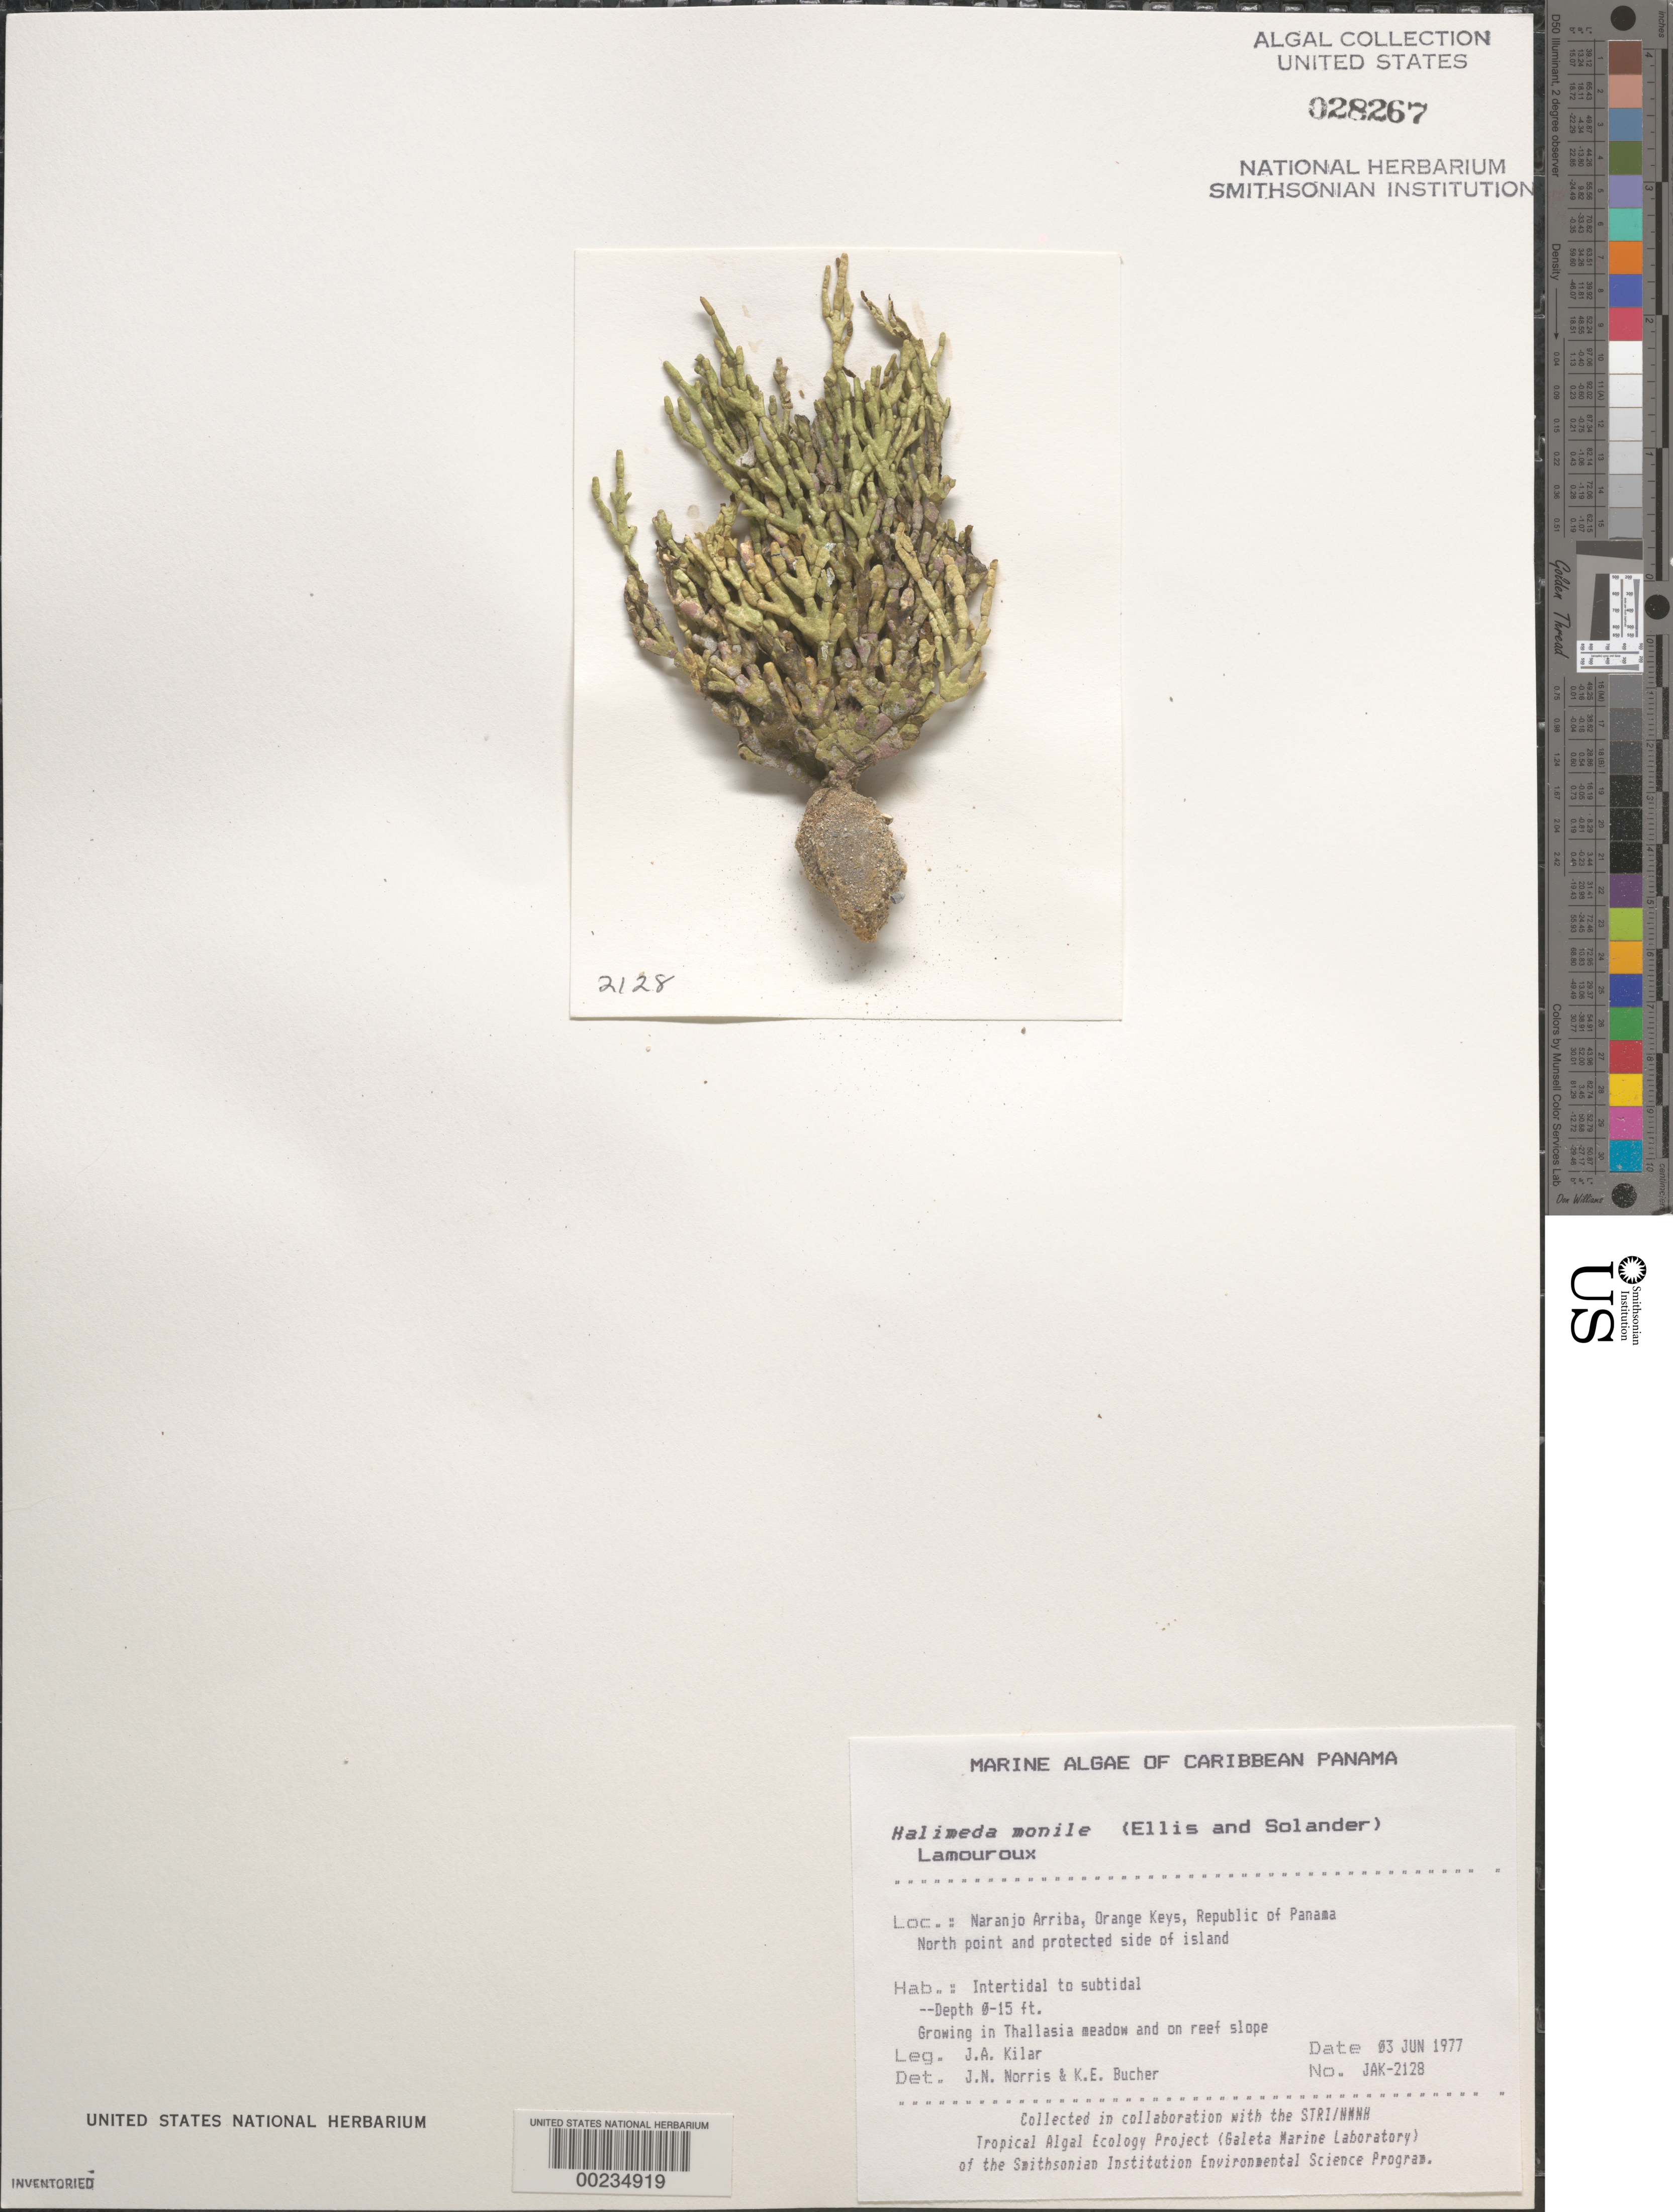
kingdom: Plantae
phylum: Chlorophyta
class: Ulvophyceae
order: Bryopsidales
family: Halimedaceae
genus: Halimeda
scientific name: Halimeda monile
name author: (J. Ellis & Sol.) J.V.Lamouroux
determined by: Norris, J. N.; Bucher, K. E.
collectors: J. A. Kilar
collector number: JAK-2128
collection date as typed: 03 Jun 1977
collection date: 1977-06-03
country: Panama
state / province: Colón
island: Naranjo Abajo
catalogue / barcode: US 28267